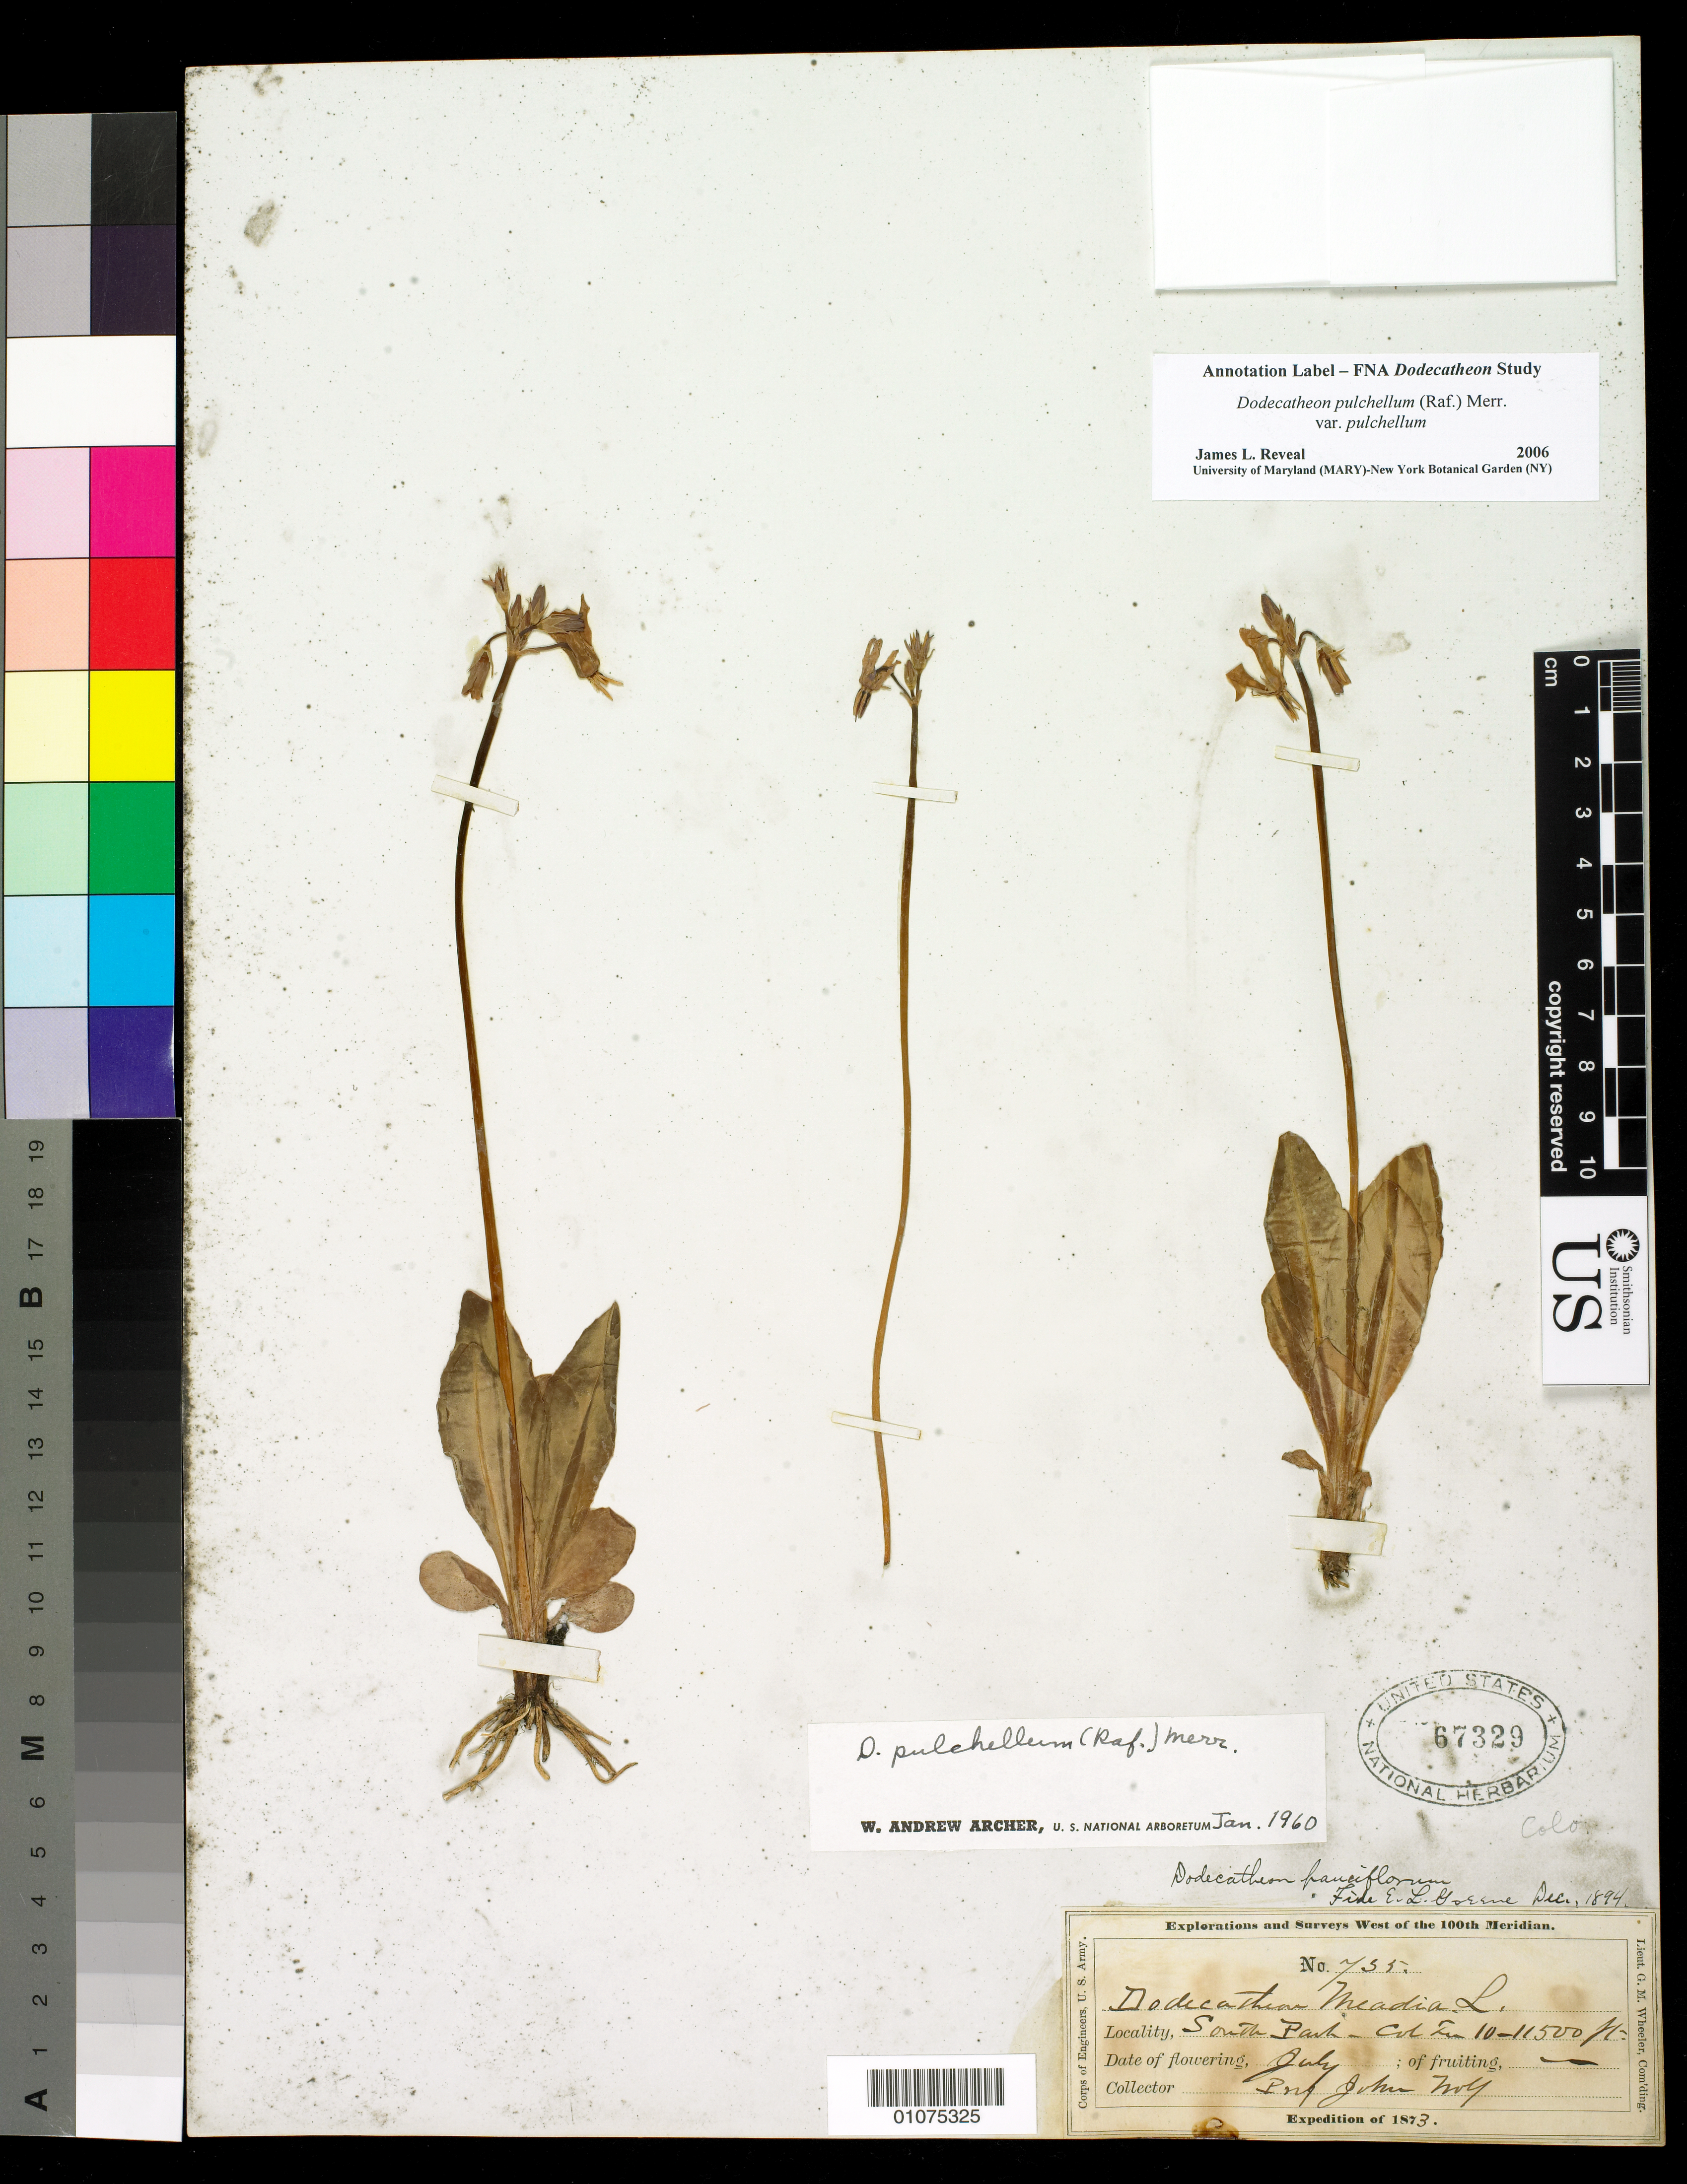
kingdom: Plantae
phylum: Tracheophyta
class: Magnoliopsida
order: Ericales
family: Primulaceae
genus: Dodecatheon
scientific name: Dodecatheon pulchellum var. pulchellum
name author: (Raf.) Merr.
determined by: Reveal, J. L.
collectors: J. Wolf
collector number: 735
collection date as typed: Jul 1873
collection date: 1873-07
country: United States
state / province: Colorado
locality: South Park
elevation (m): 3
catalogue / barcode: US 67329